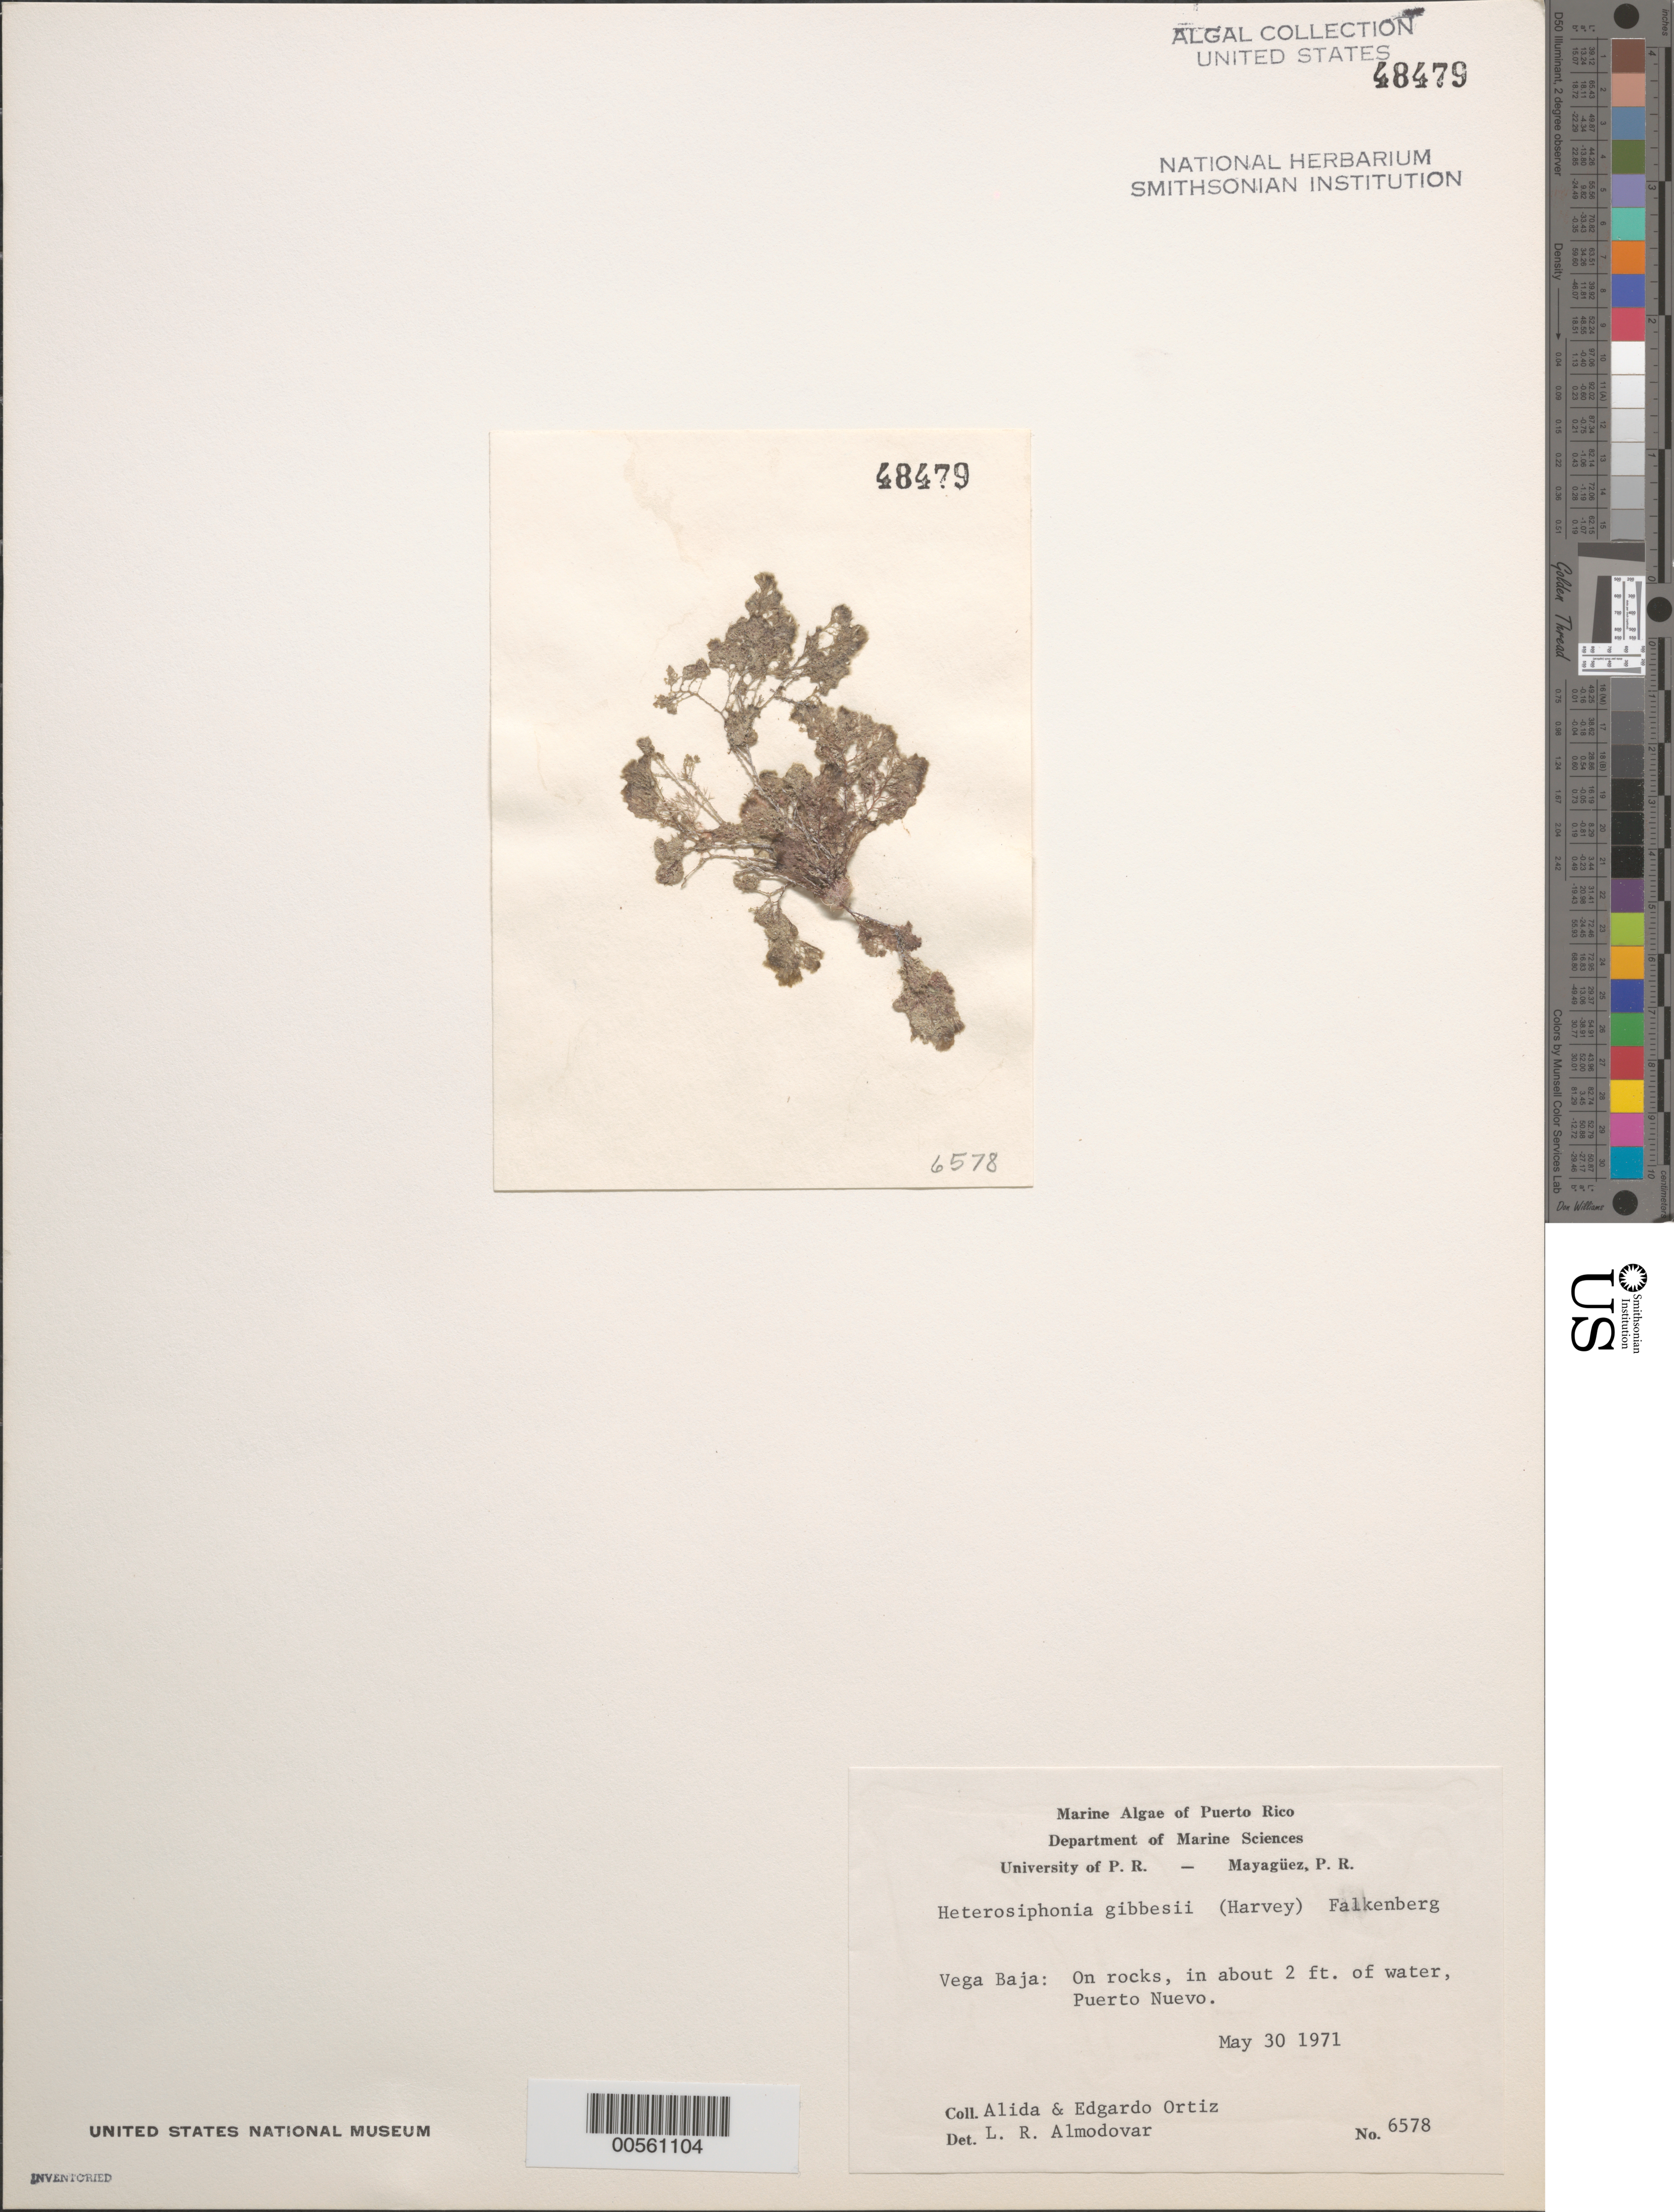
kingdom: Plantae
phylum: Rhodophyta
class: Florideophyceae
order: Ceramiales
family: Dasyaceae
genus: Heterosiphonia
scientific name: Heterosiphonia gibbesii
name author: (Harv.)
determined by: Almodovar, L. R.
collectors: Alida Ortiz & E. Ortiz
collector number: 6578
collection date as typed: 30 May 1971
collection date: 1971-05-30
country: Puerto Rico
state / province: Vega Baja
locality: Puerto nuevo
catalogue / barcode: US 48479